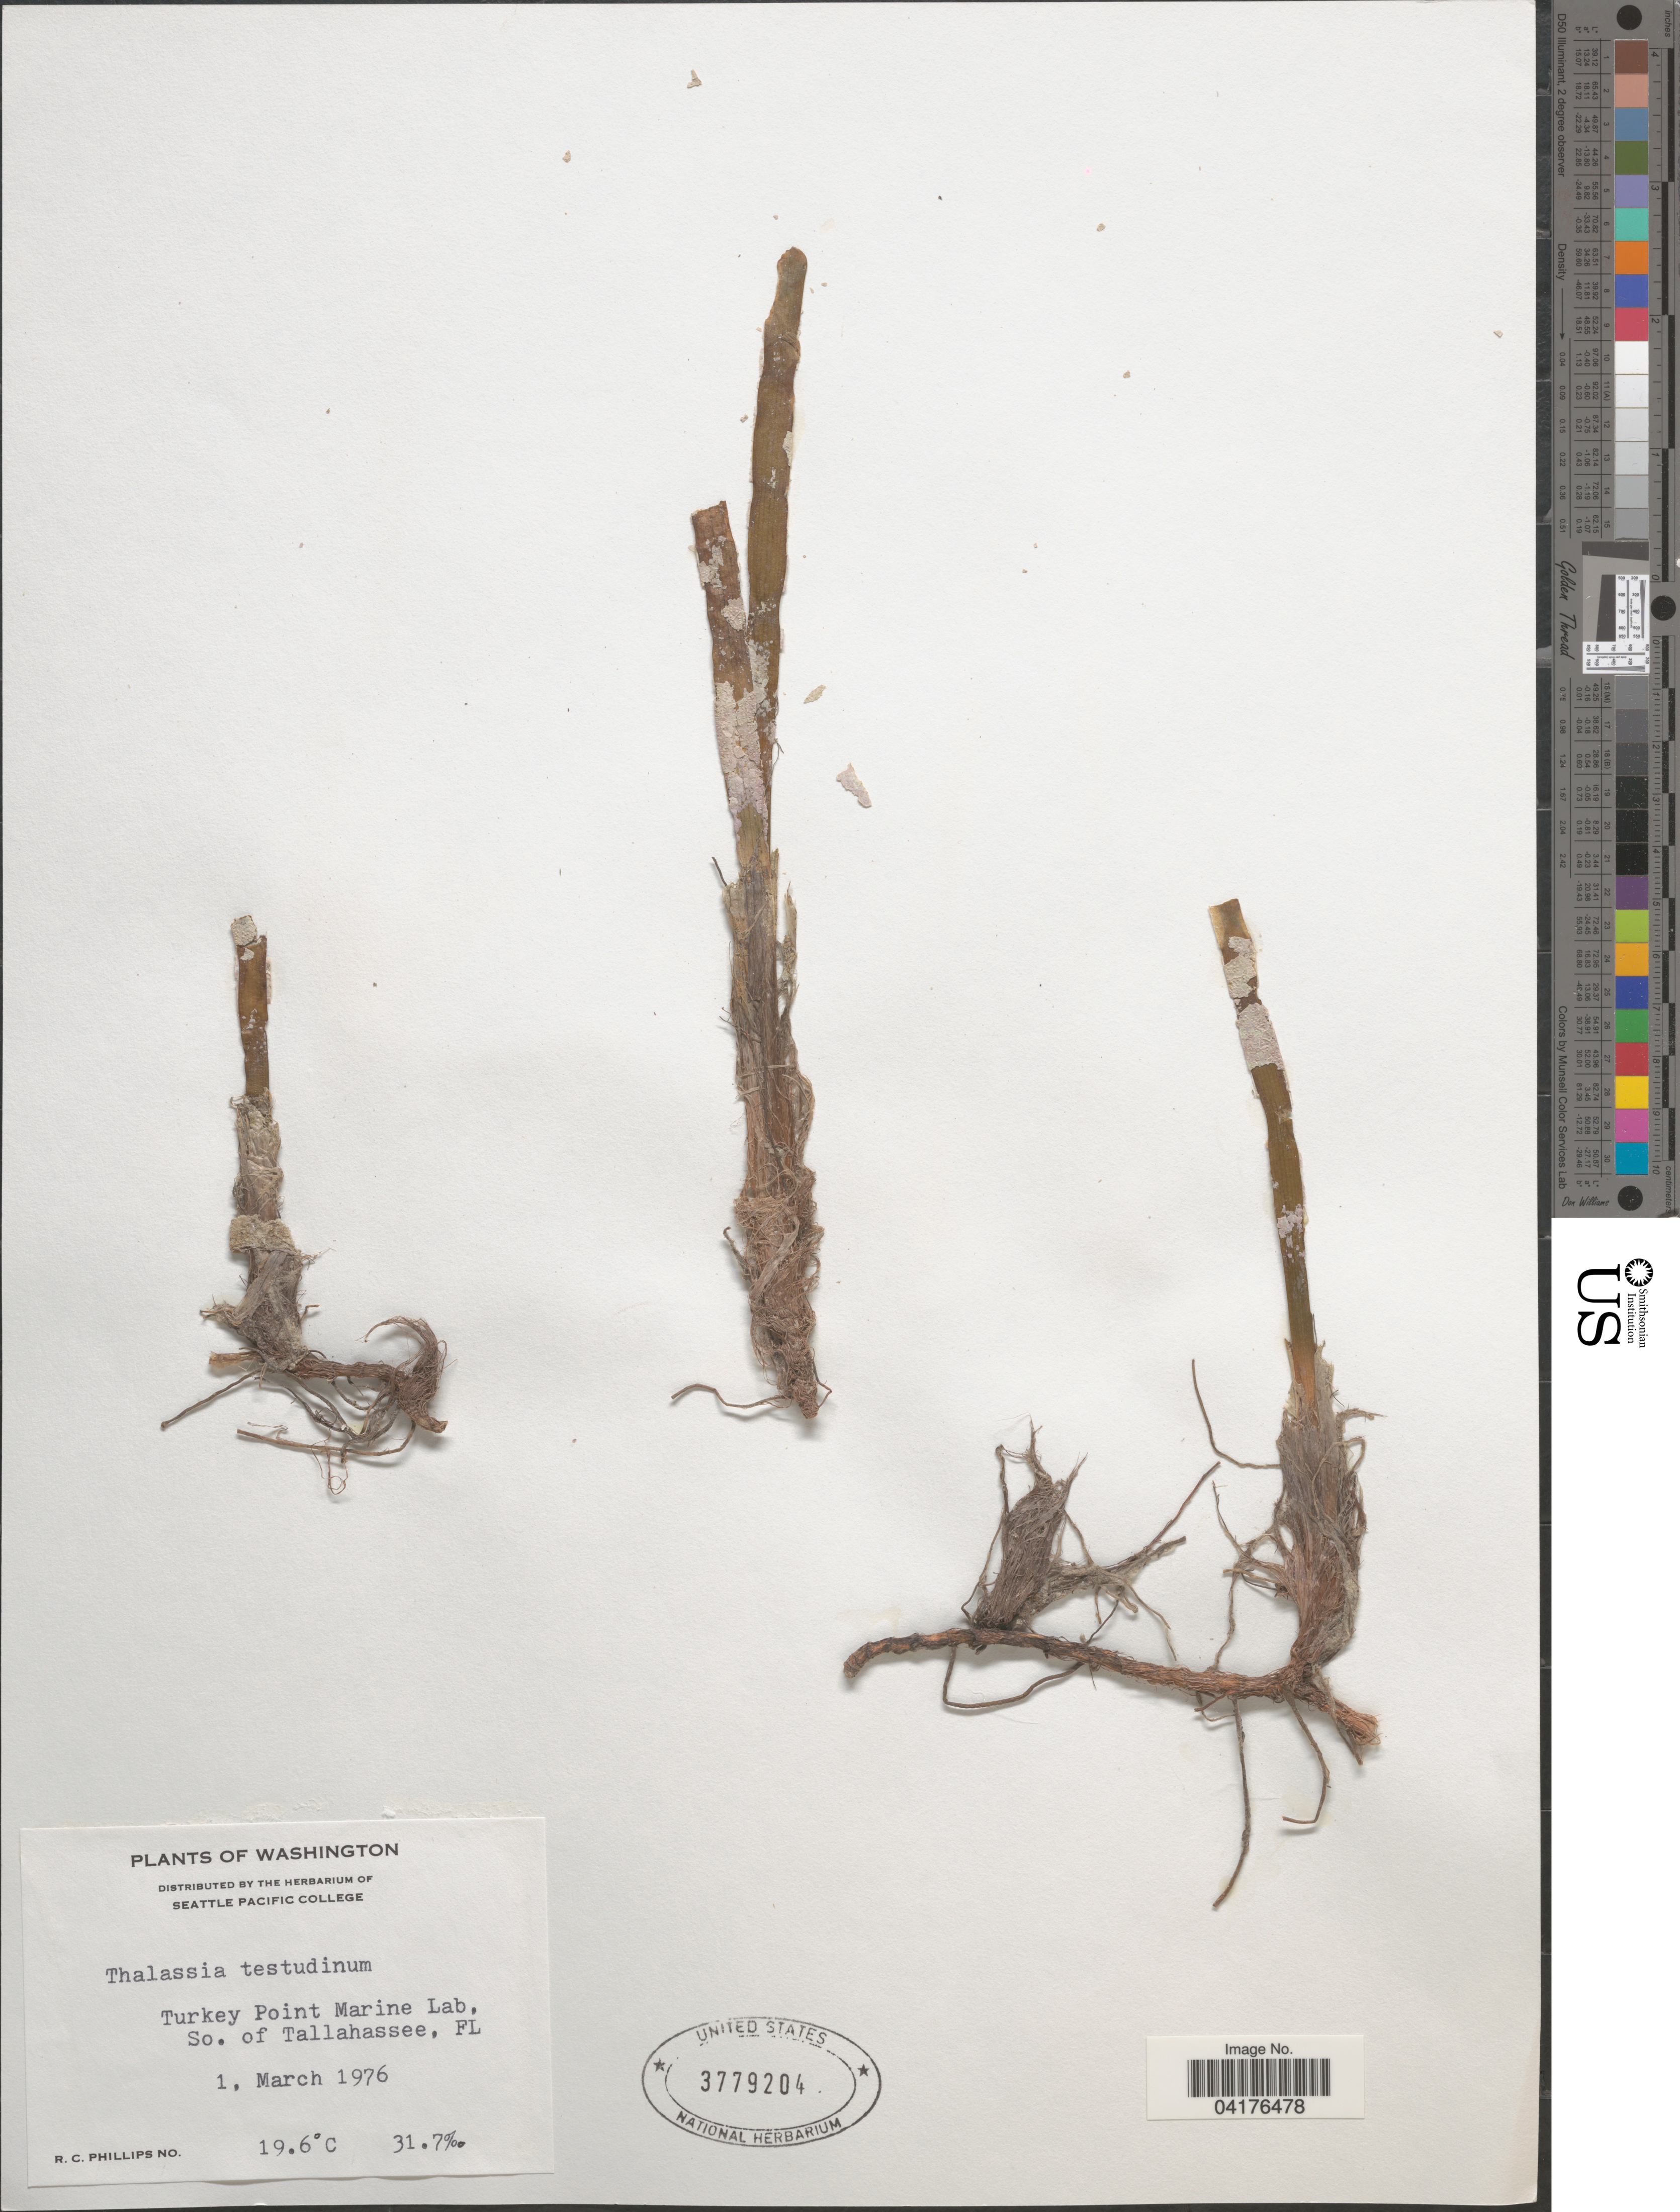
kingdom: Plantae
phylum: Tracheophyta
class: Liliopsida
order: Alismatales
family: Hydrocharitaceae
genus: Thalassia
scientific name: Thalassia testudinum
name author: Banks & Sol. ex K.D. Koenig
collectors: R. C. Phillips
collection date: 1976-03-01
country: United States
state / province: Florida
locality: Turkey Point Marine Lab, So. of Tallahassee, FL.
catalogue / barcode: US 3779204